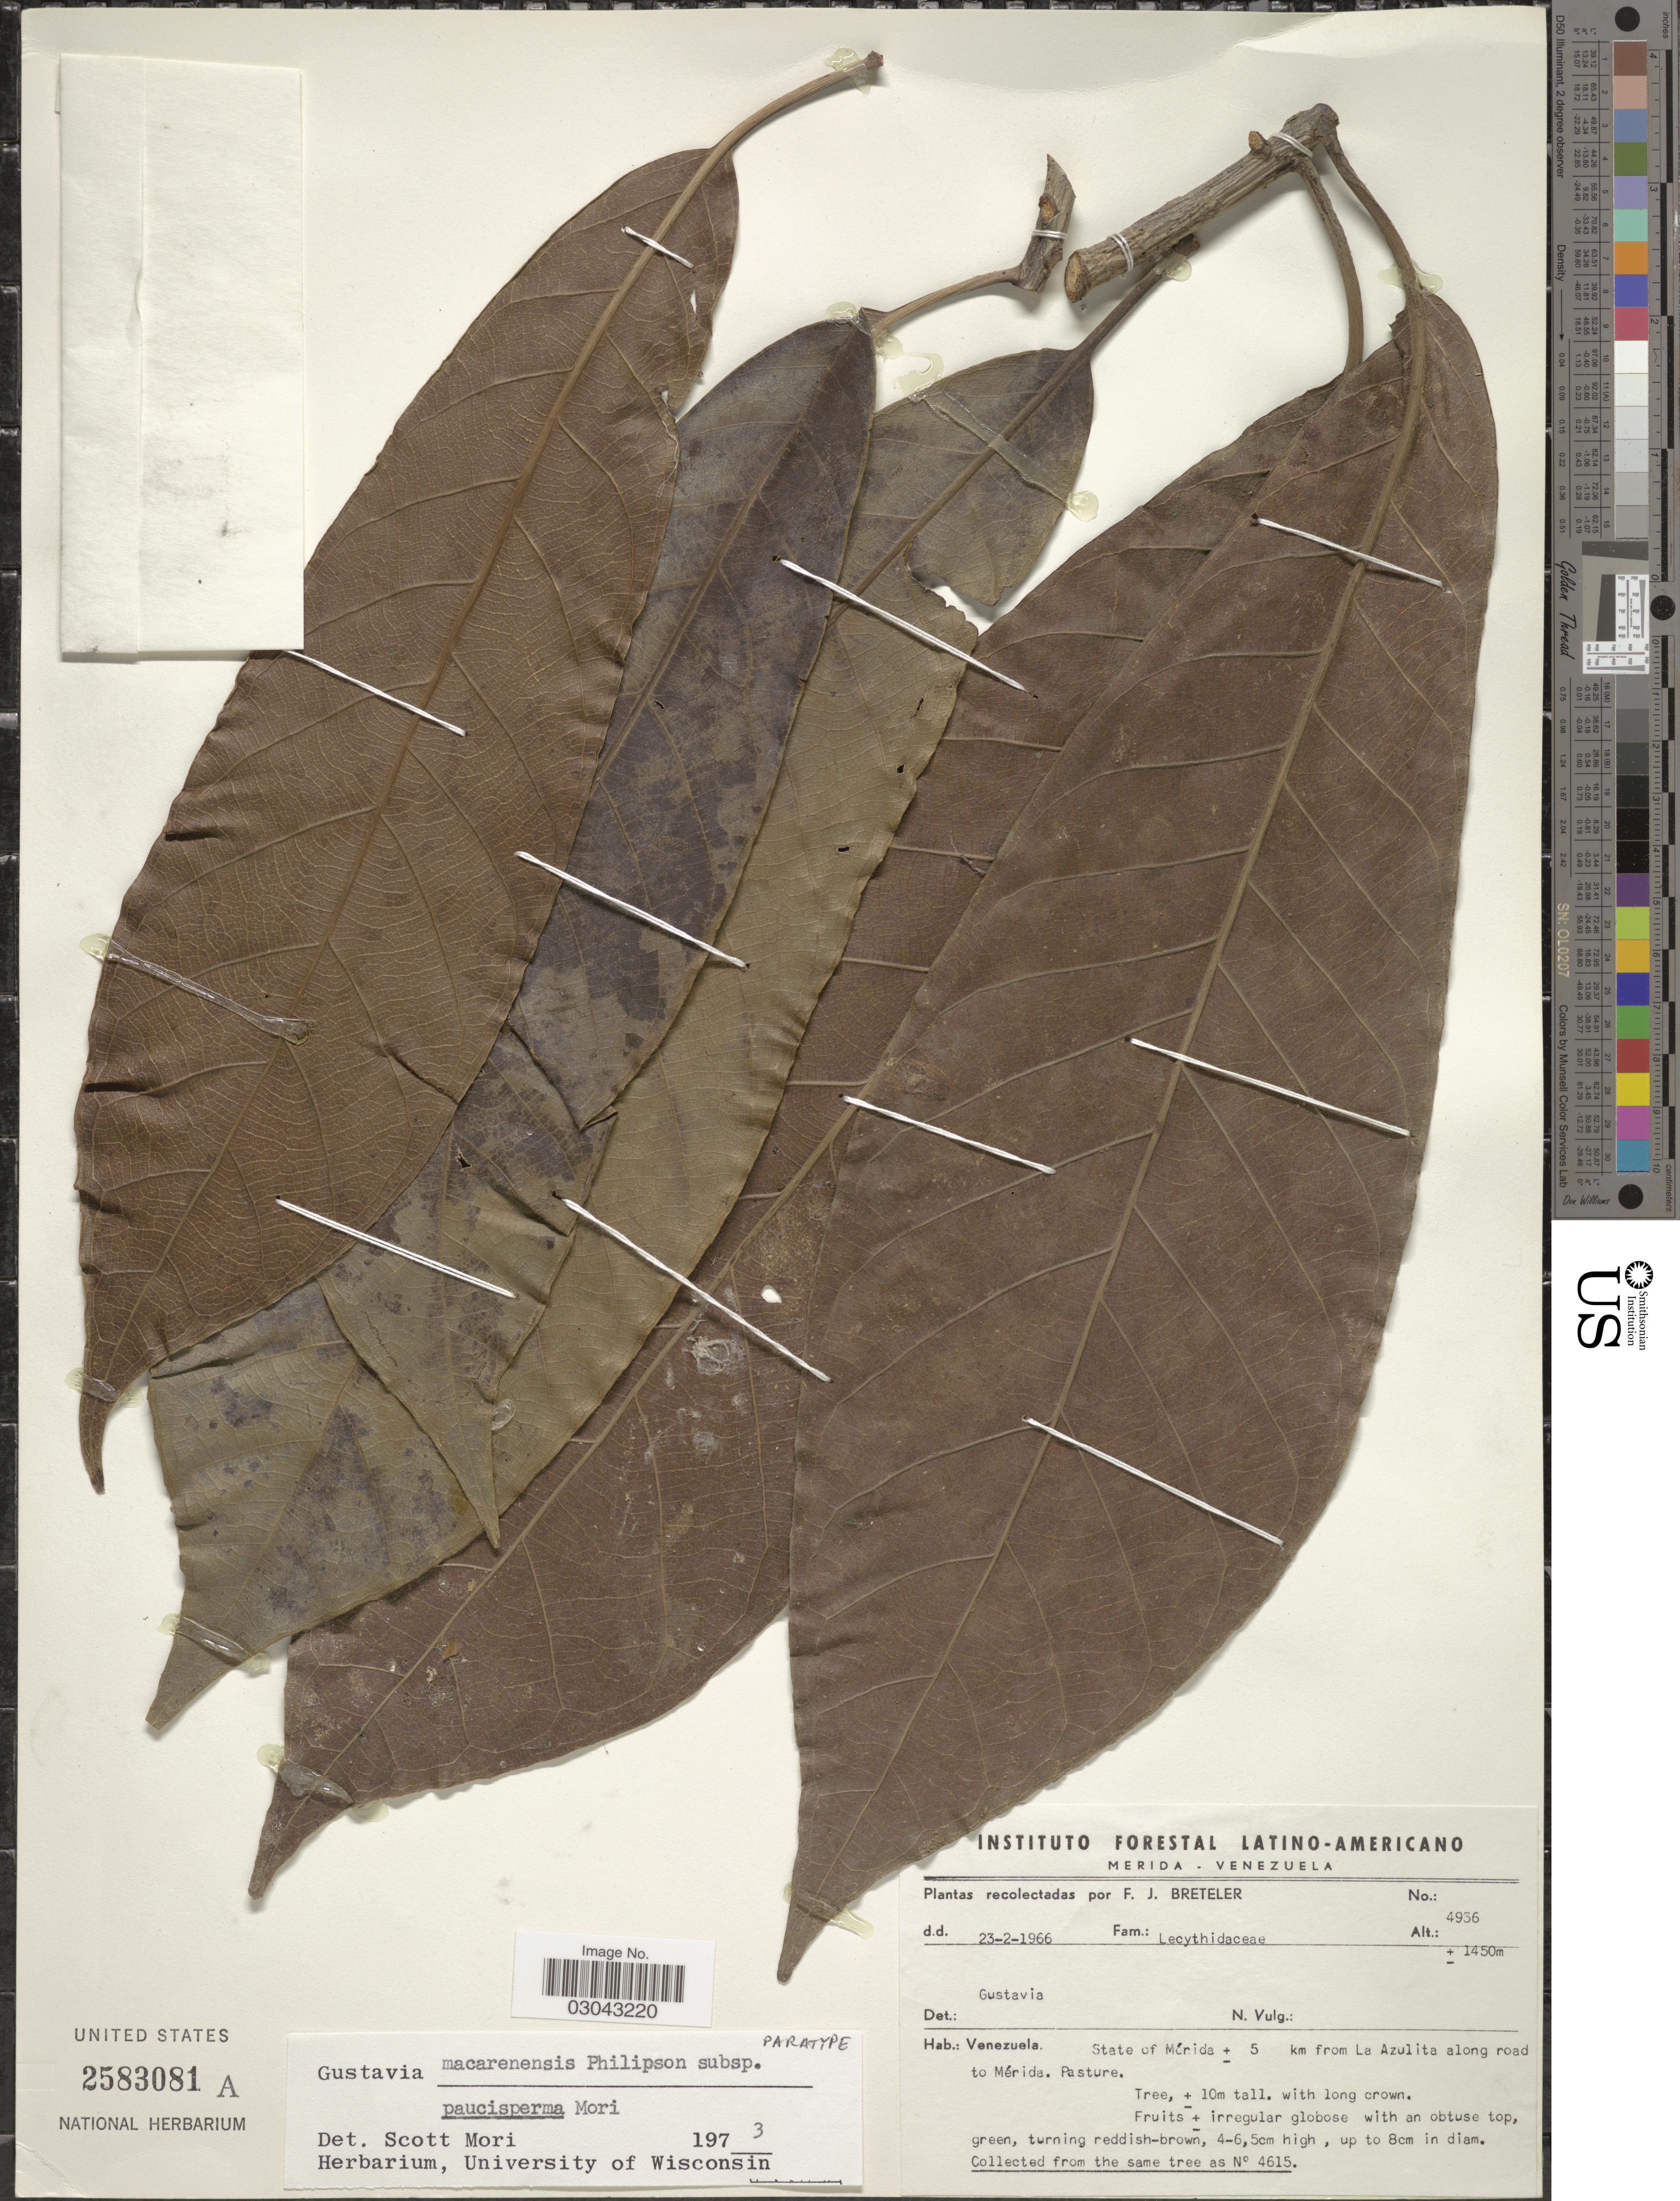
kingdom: Plantae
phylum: Tracheophyta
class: Magnoliopsida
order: Ericales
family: Lecythidaceae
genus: Gustavia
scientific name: Gustavia macarenensis subsp. paucisperma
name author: S.A. Mori in Prance & S.A. Mori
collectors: F. J. Breteler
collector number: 4936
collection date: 1966-02-23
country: Venezuela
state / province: Mérida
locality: ± 5 km from La Azulita along road to Mérida.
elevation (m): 1450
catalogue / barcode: US 2583081A